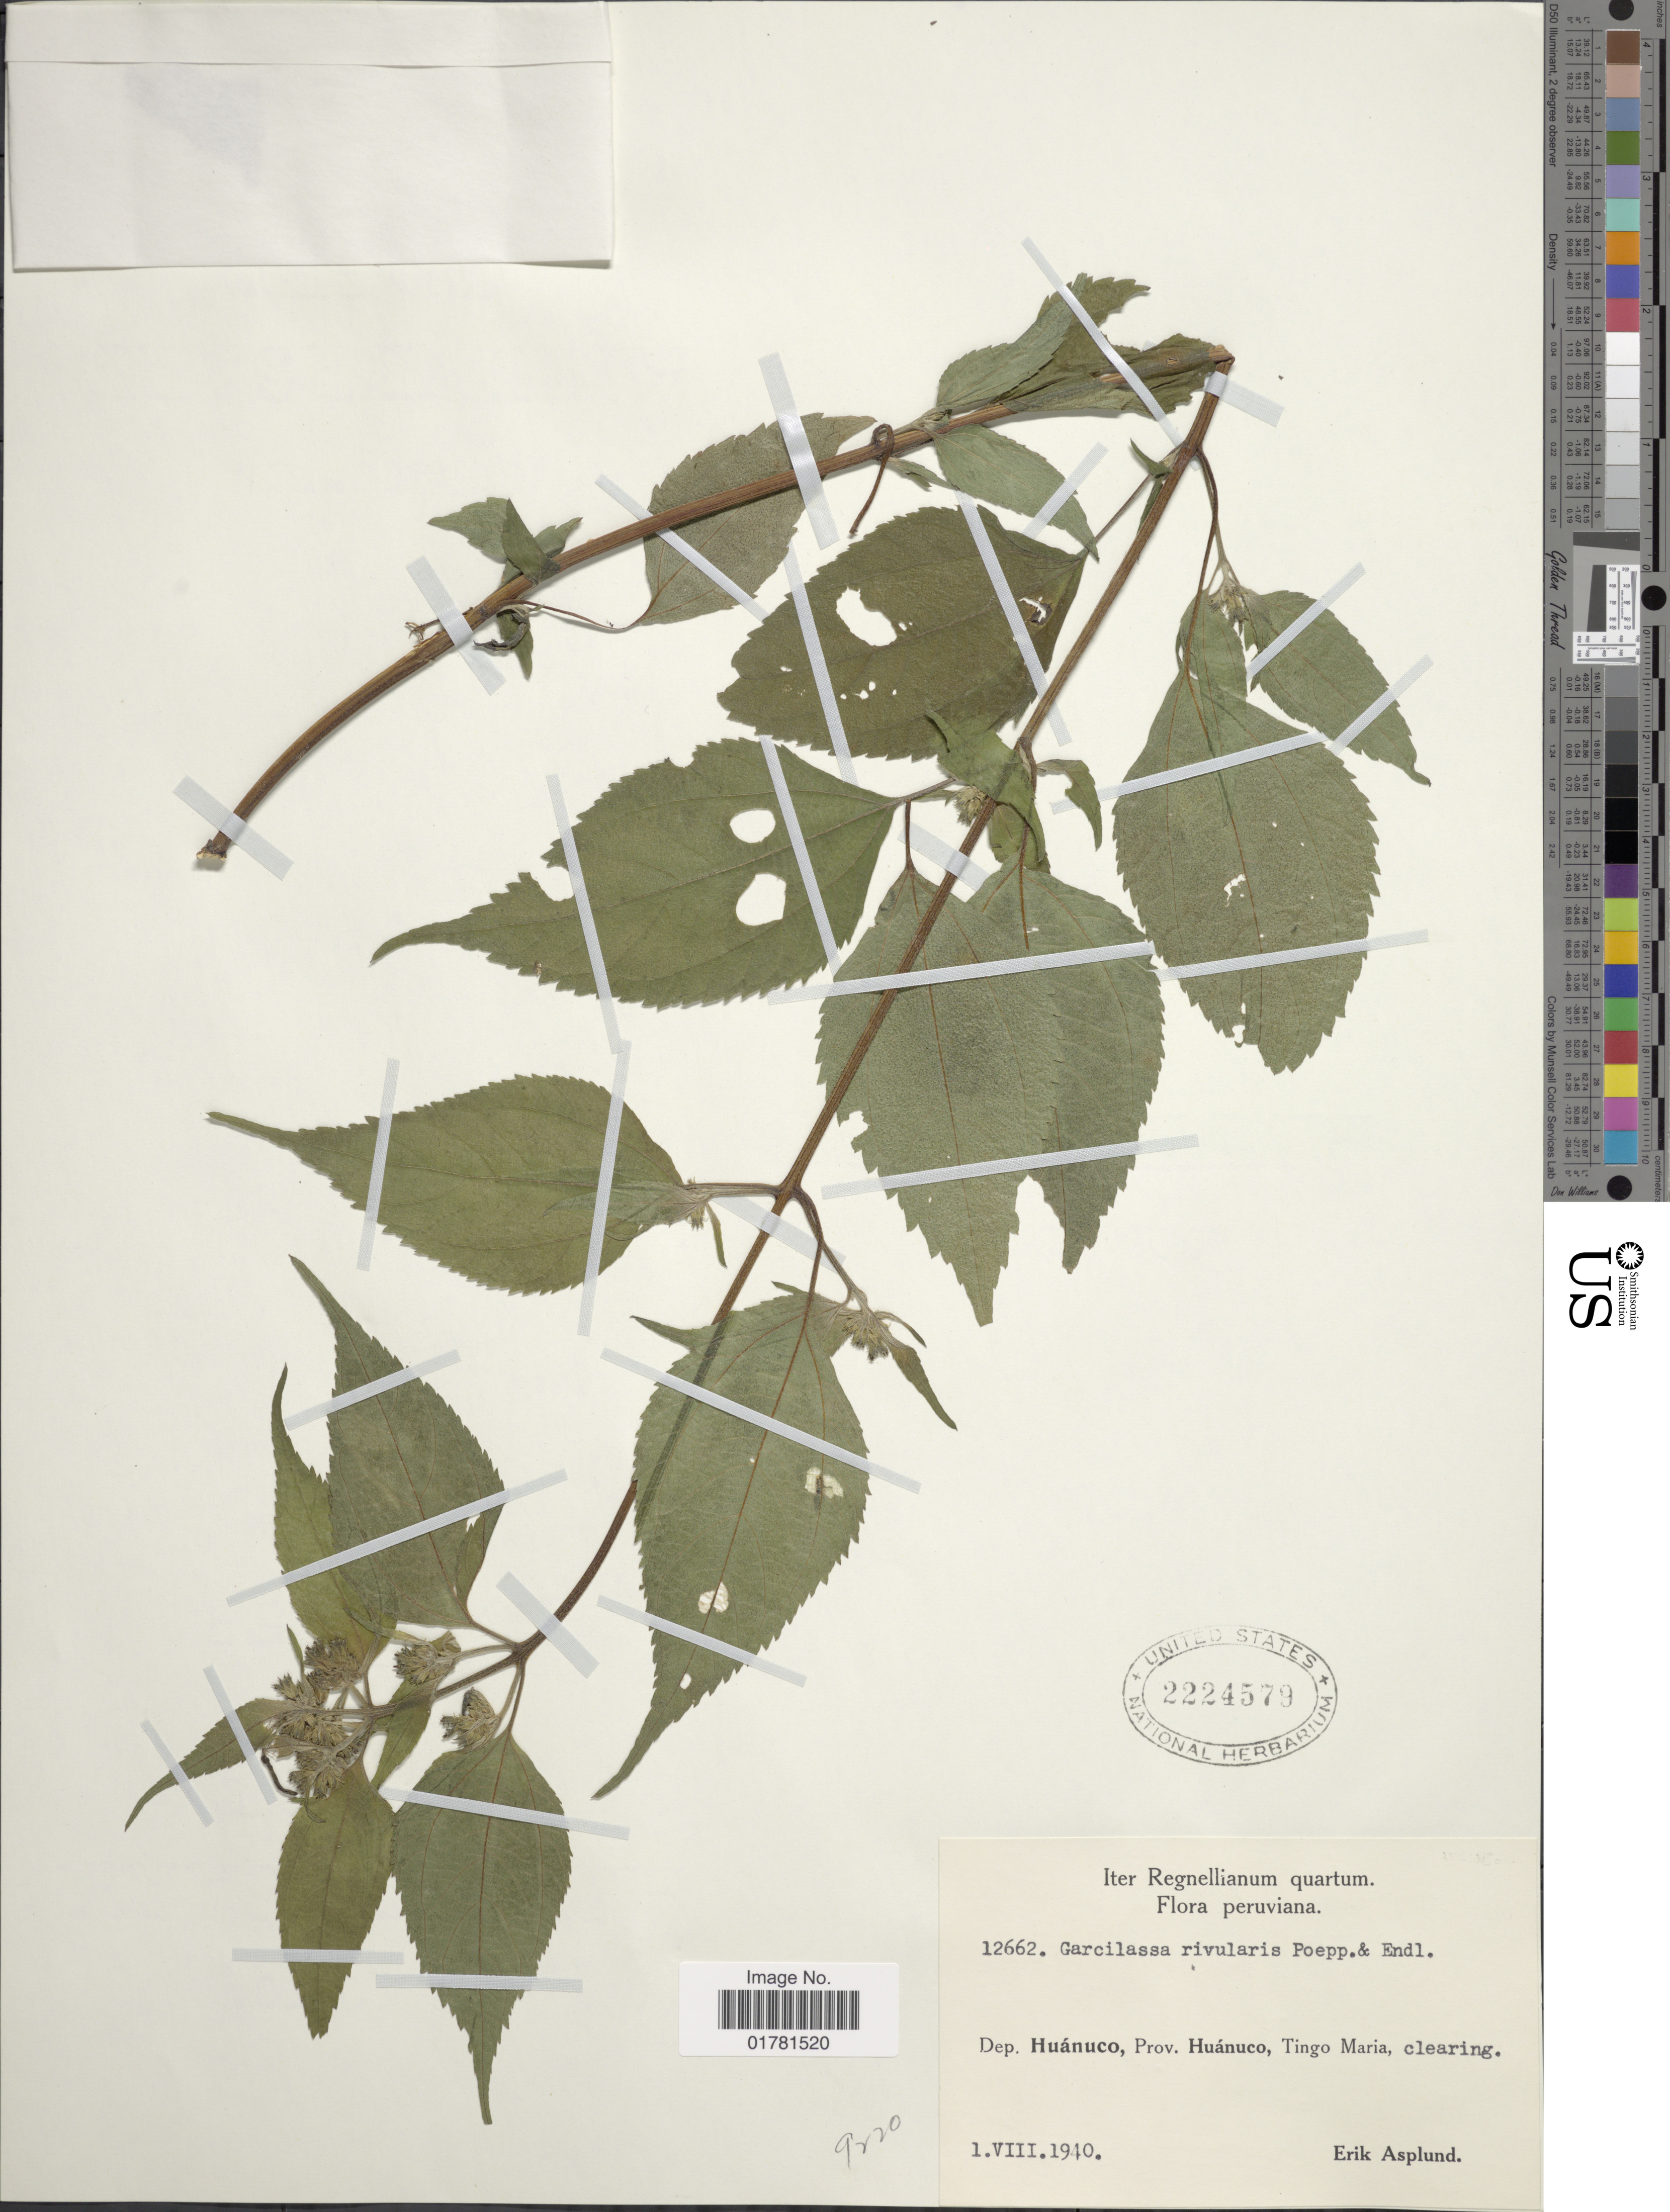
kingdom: Plantae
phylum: Tracheophyta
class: Magnoliopsida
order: Asterales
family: Asteraceae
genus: Garcilassa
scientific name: Garcilassa rivularis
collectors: E. Asplund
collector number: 12662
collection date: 1940-08-01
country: Peru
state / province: Huánuco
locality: Dep. Huánuco, Tingo Maria, clearing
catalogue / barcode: US 2224579